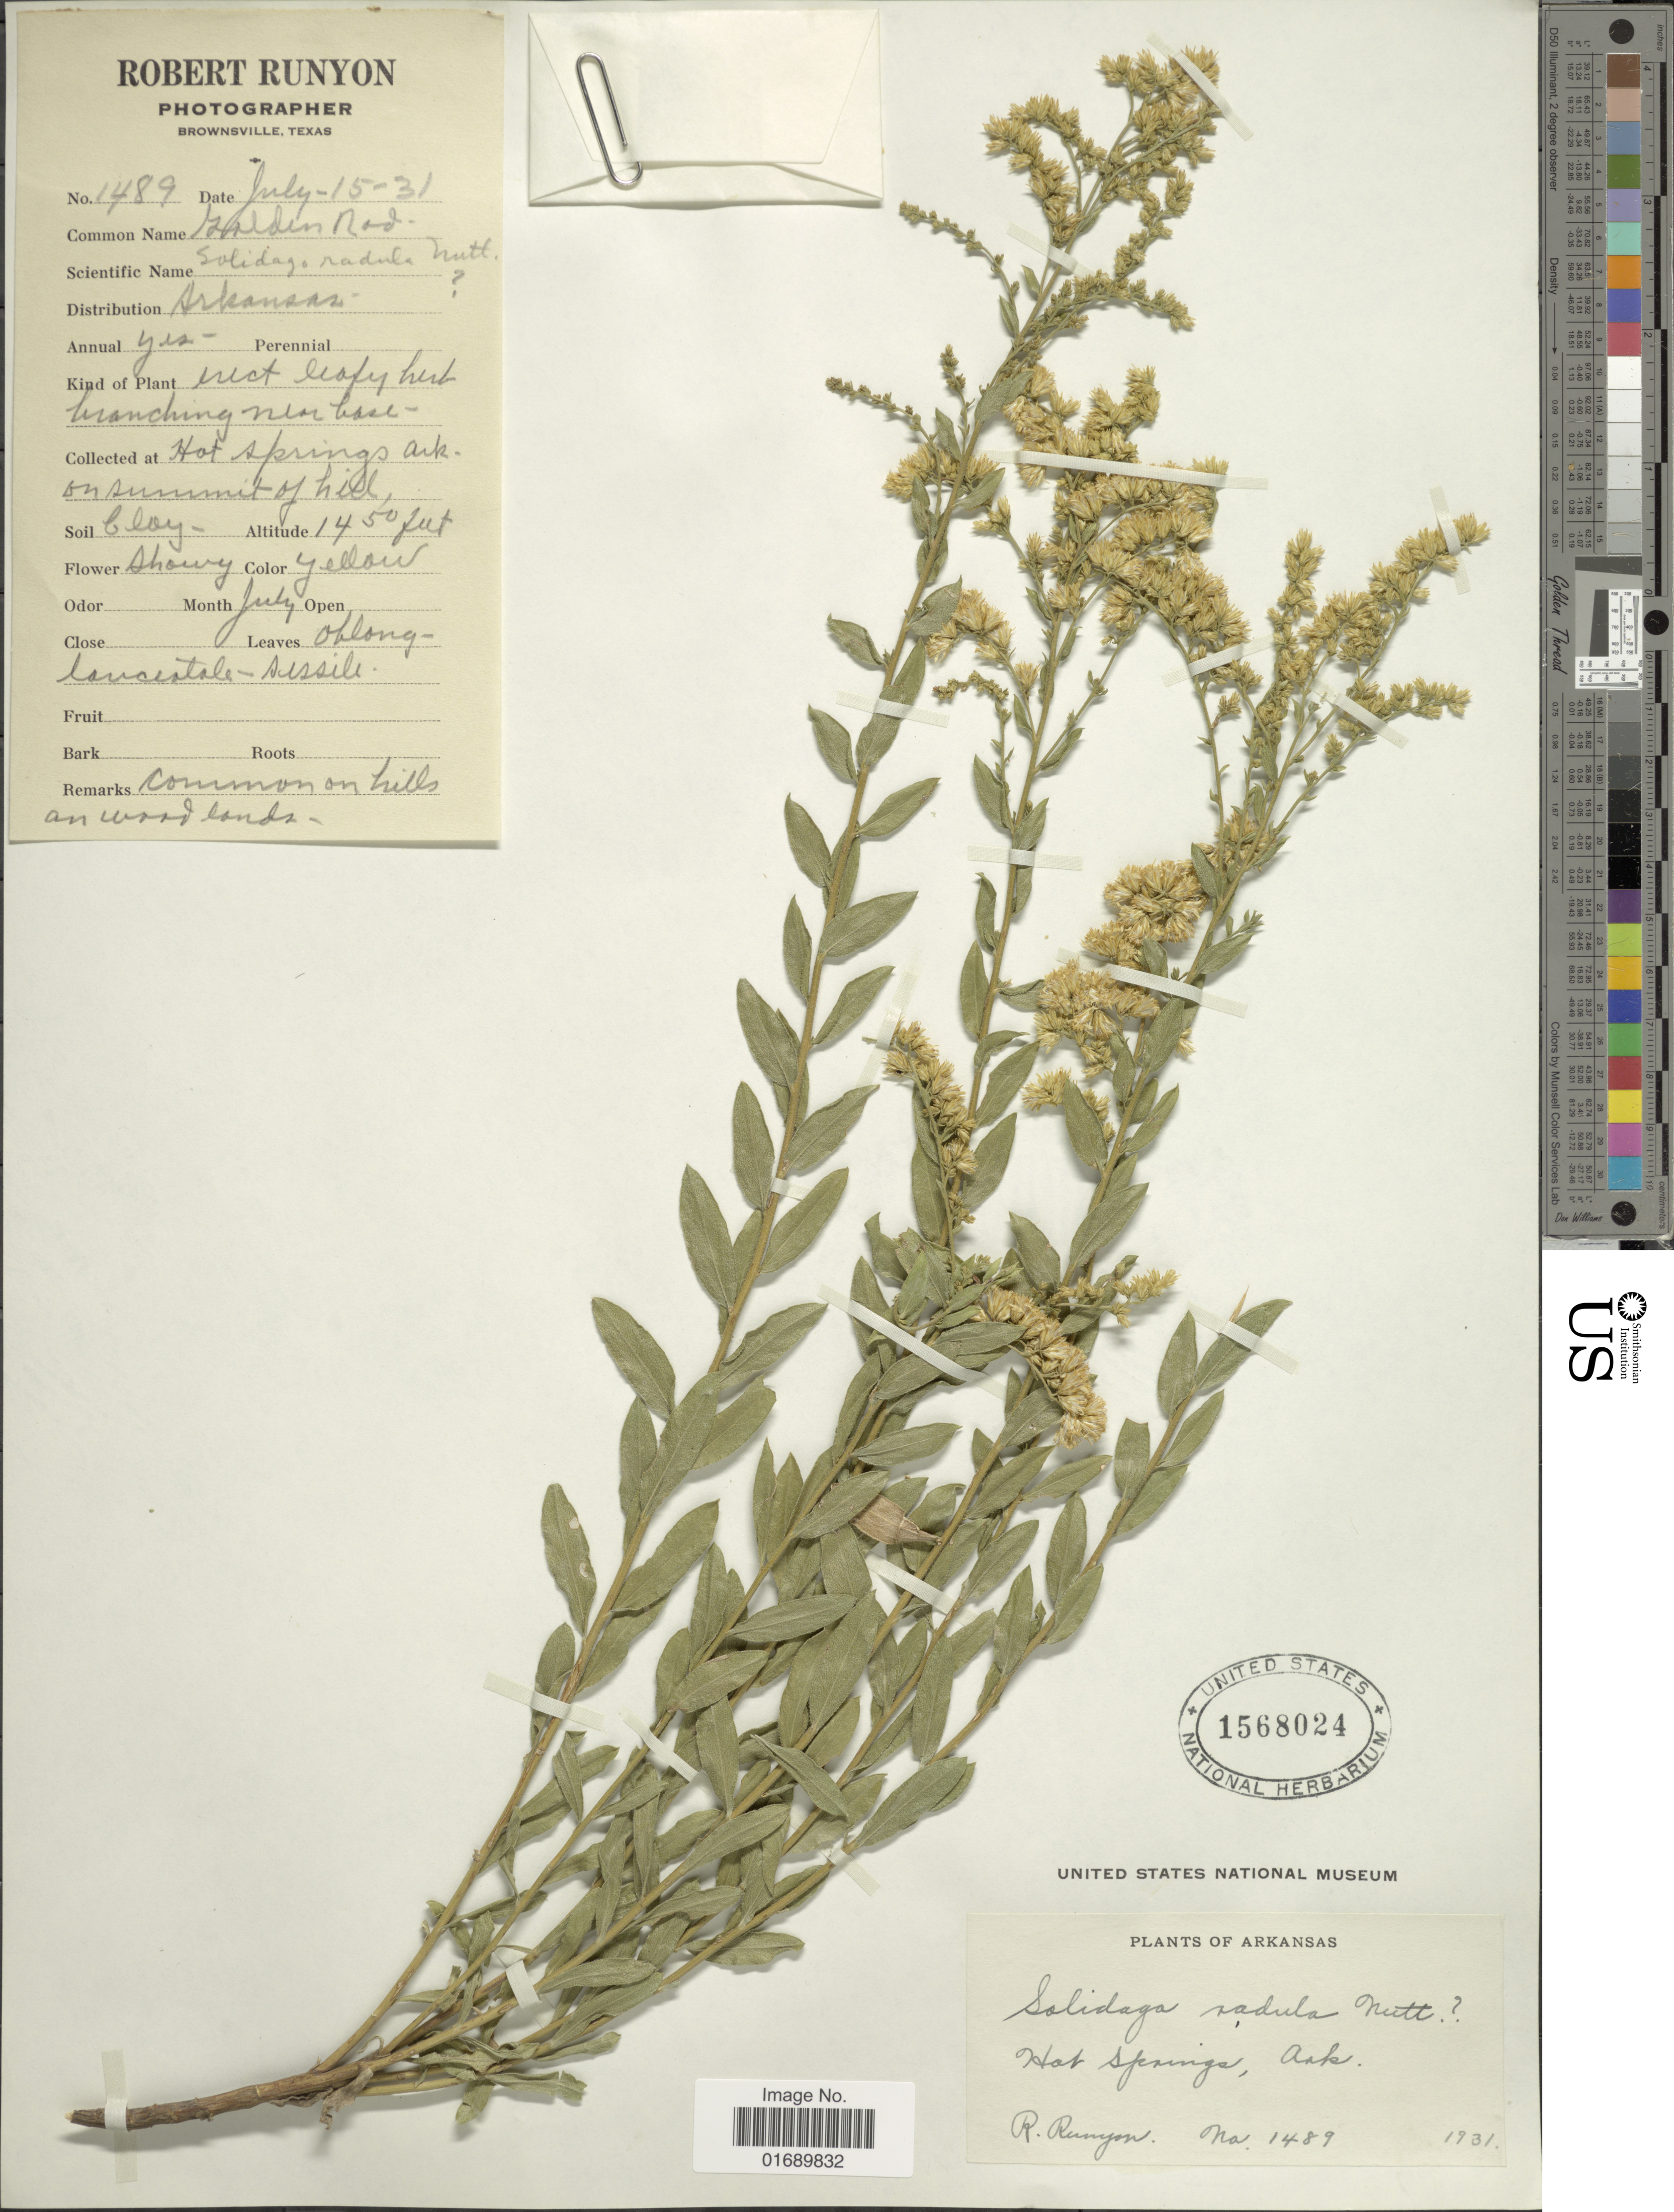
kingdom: Plantae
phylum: Tracheophyta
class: Magnoliopsida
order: Asterales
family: Asteraceae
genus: Solidago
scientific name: Solidago radula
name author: Nutt.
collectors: R. Runyon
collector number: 1489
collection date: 1931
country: United States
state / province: Arkansas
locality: Hot Springs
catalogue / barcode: US 1568024